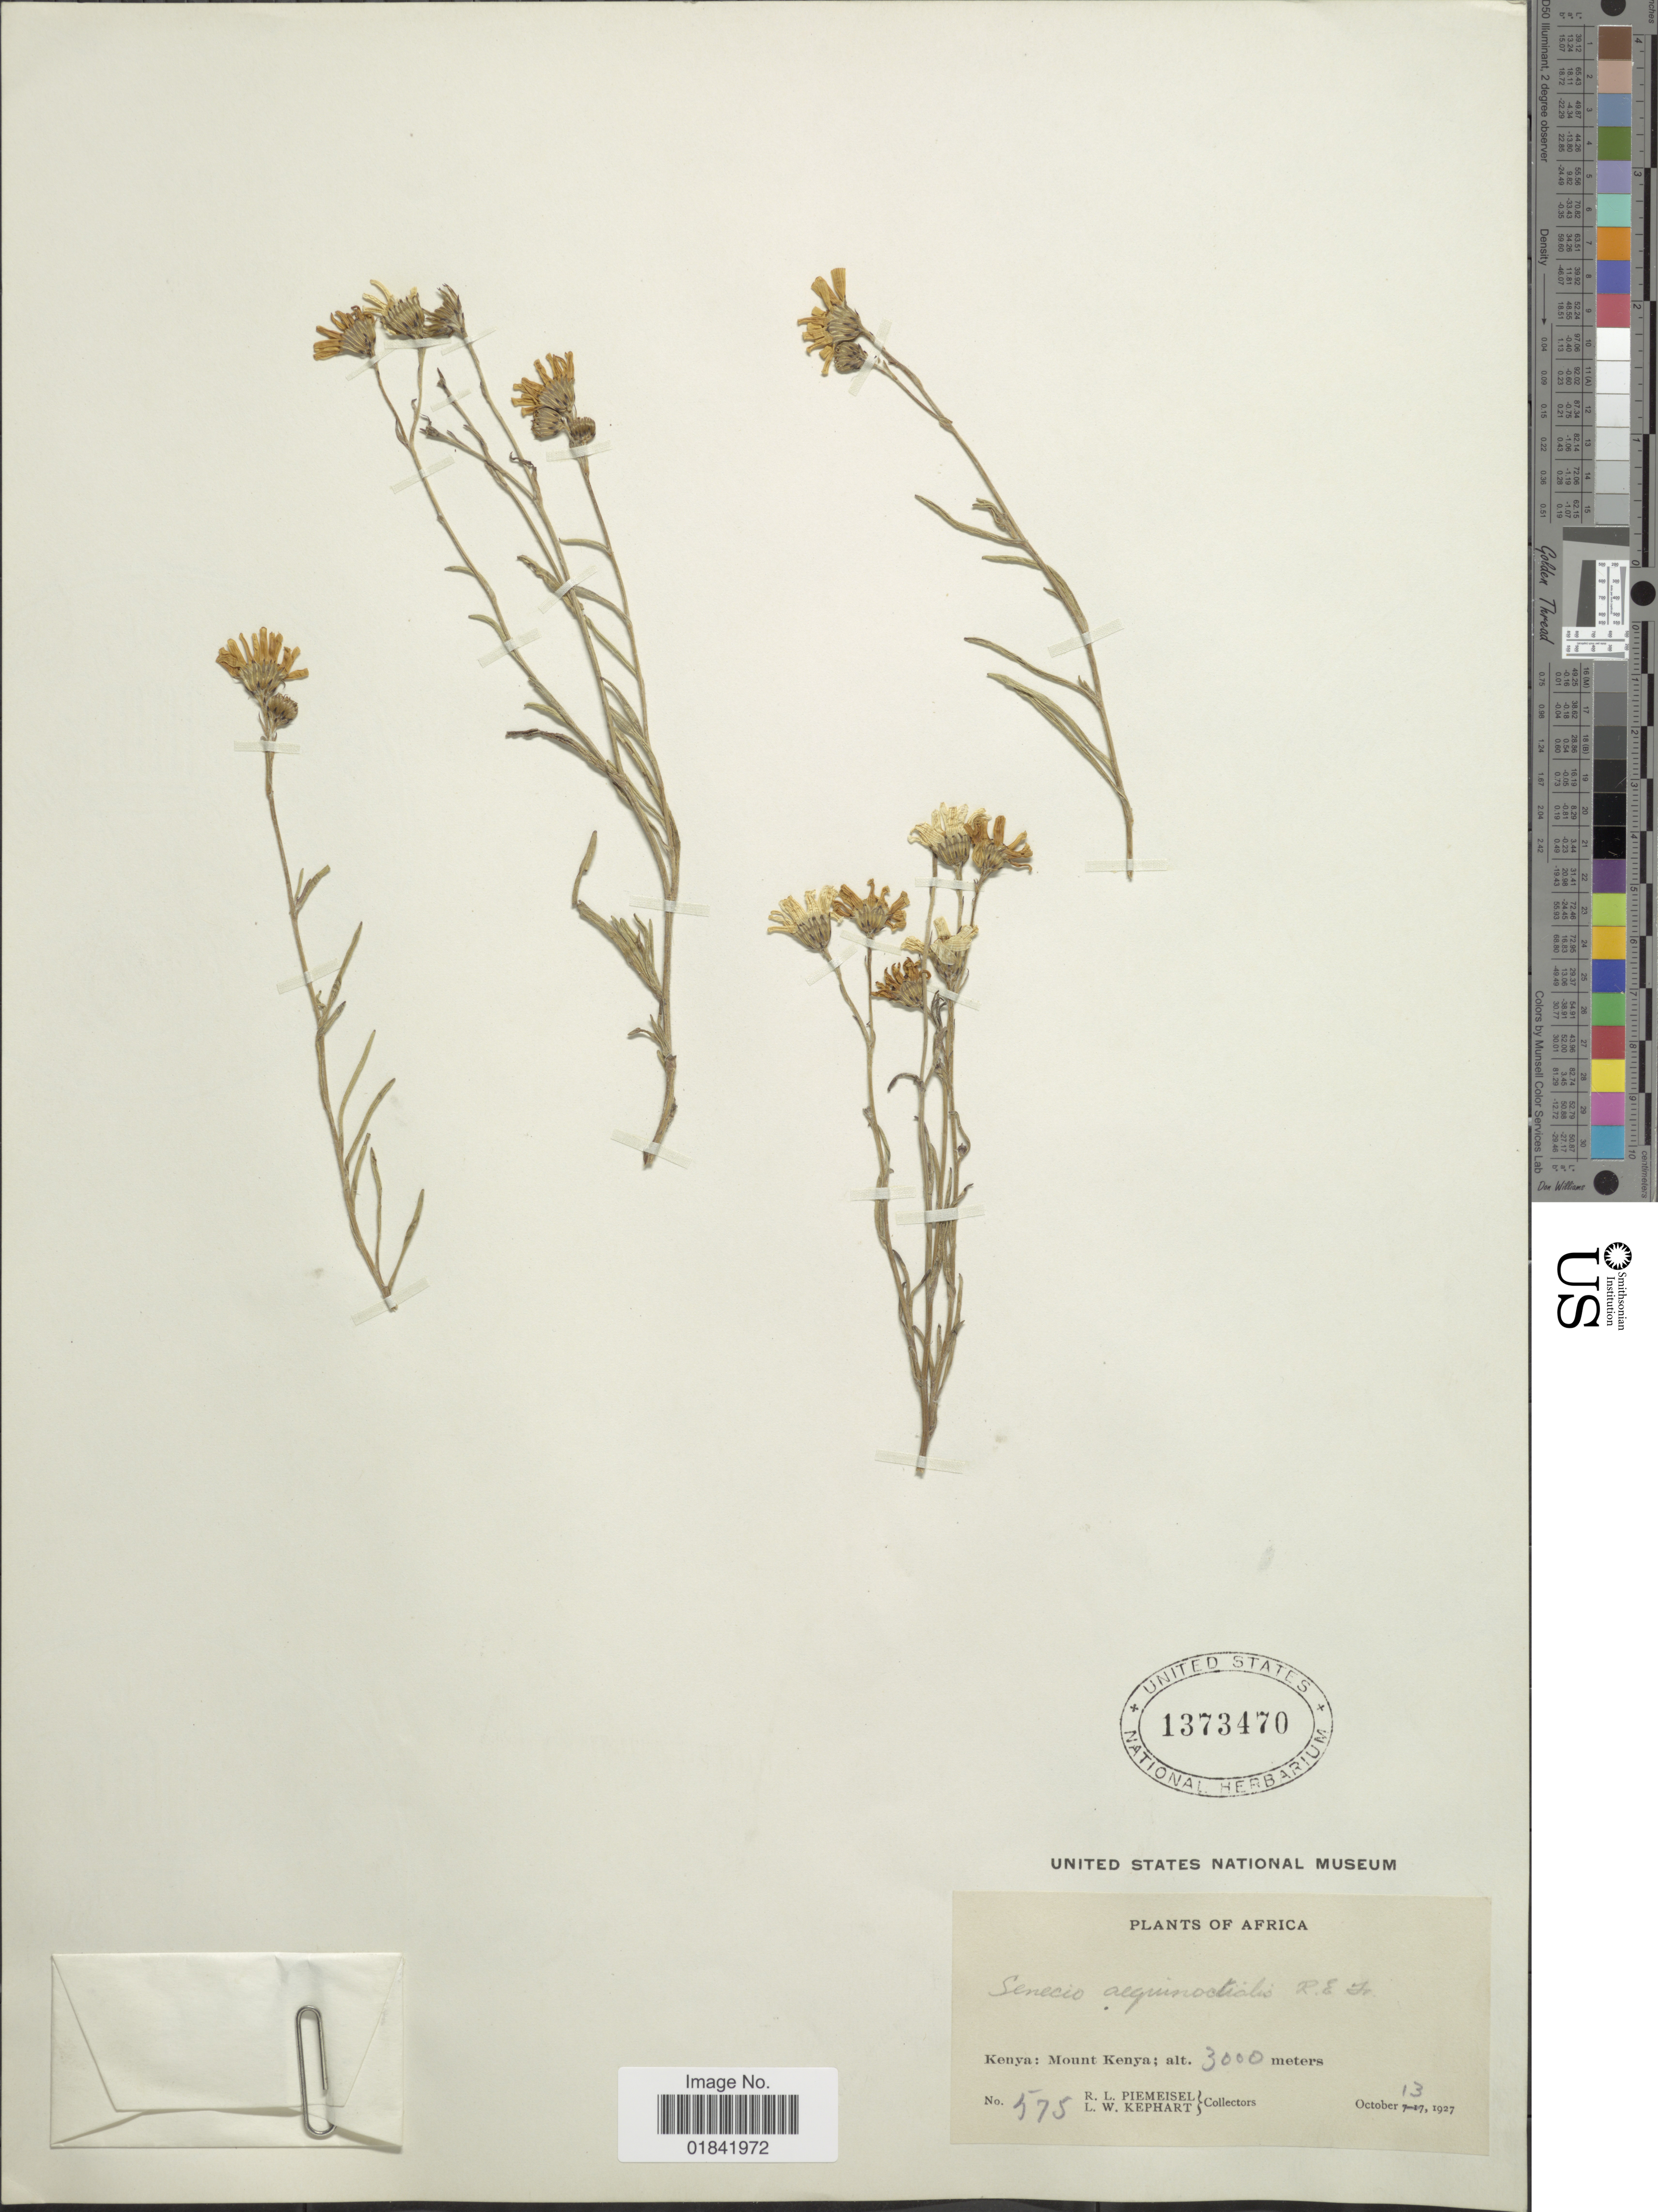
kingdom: Plantae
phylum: Tracheophyta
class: Magnoliopsida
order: Asterales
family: Asteraceae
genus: Senecio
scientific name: Senecio aequinoctialis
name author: R.E. Fr.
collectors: R. L. Piemeisel & L. W. Kephart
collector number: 575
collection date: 1927-10-13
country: Kenya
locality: Kenya: Mount Kenya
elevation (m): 3000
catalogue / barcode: US 1373470